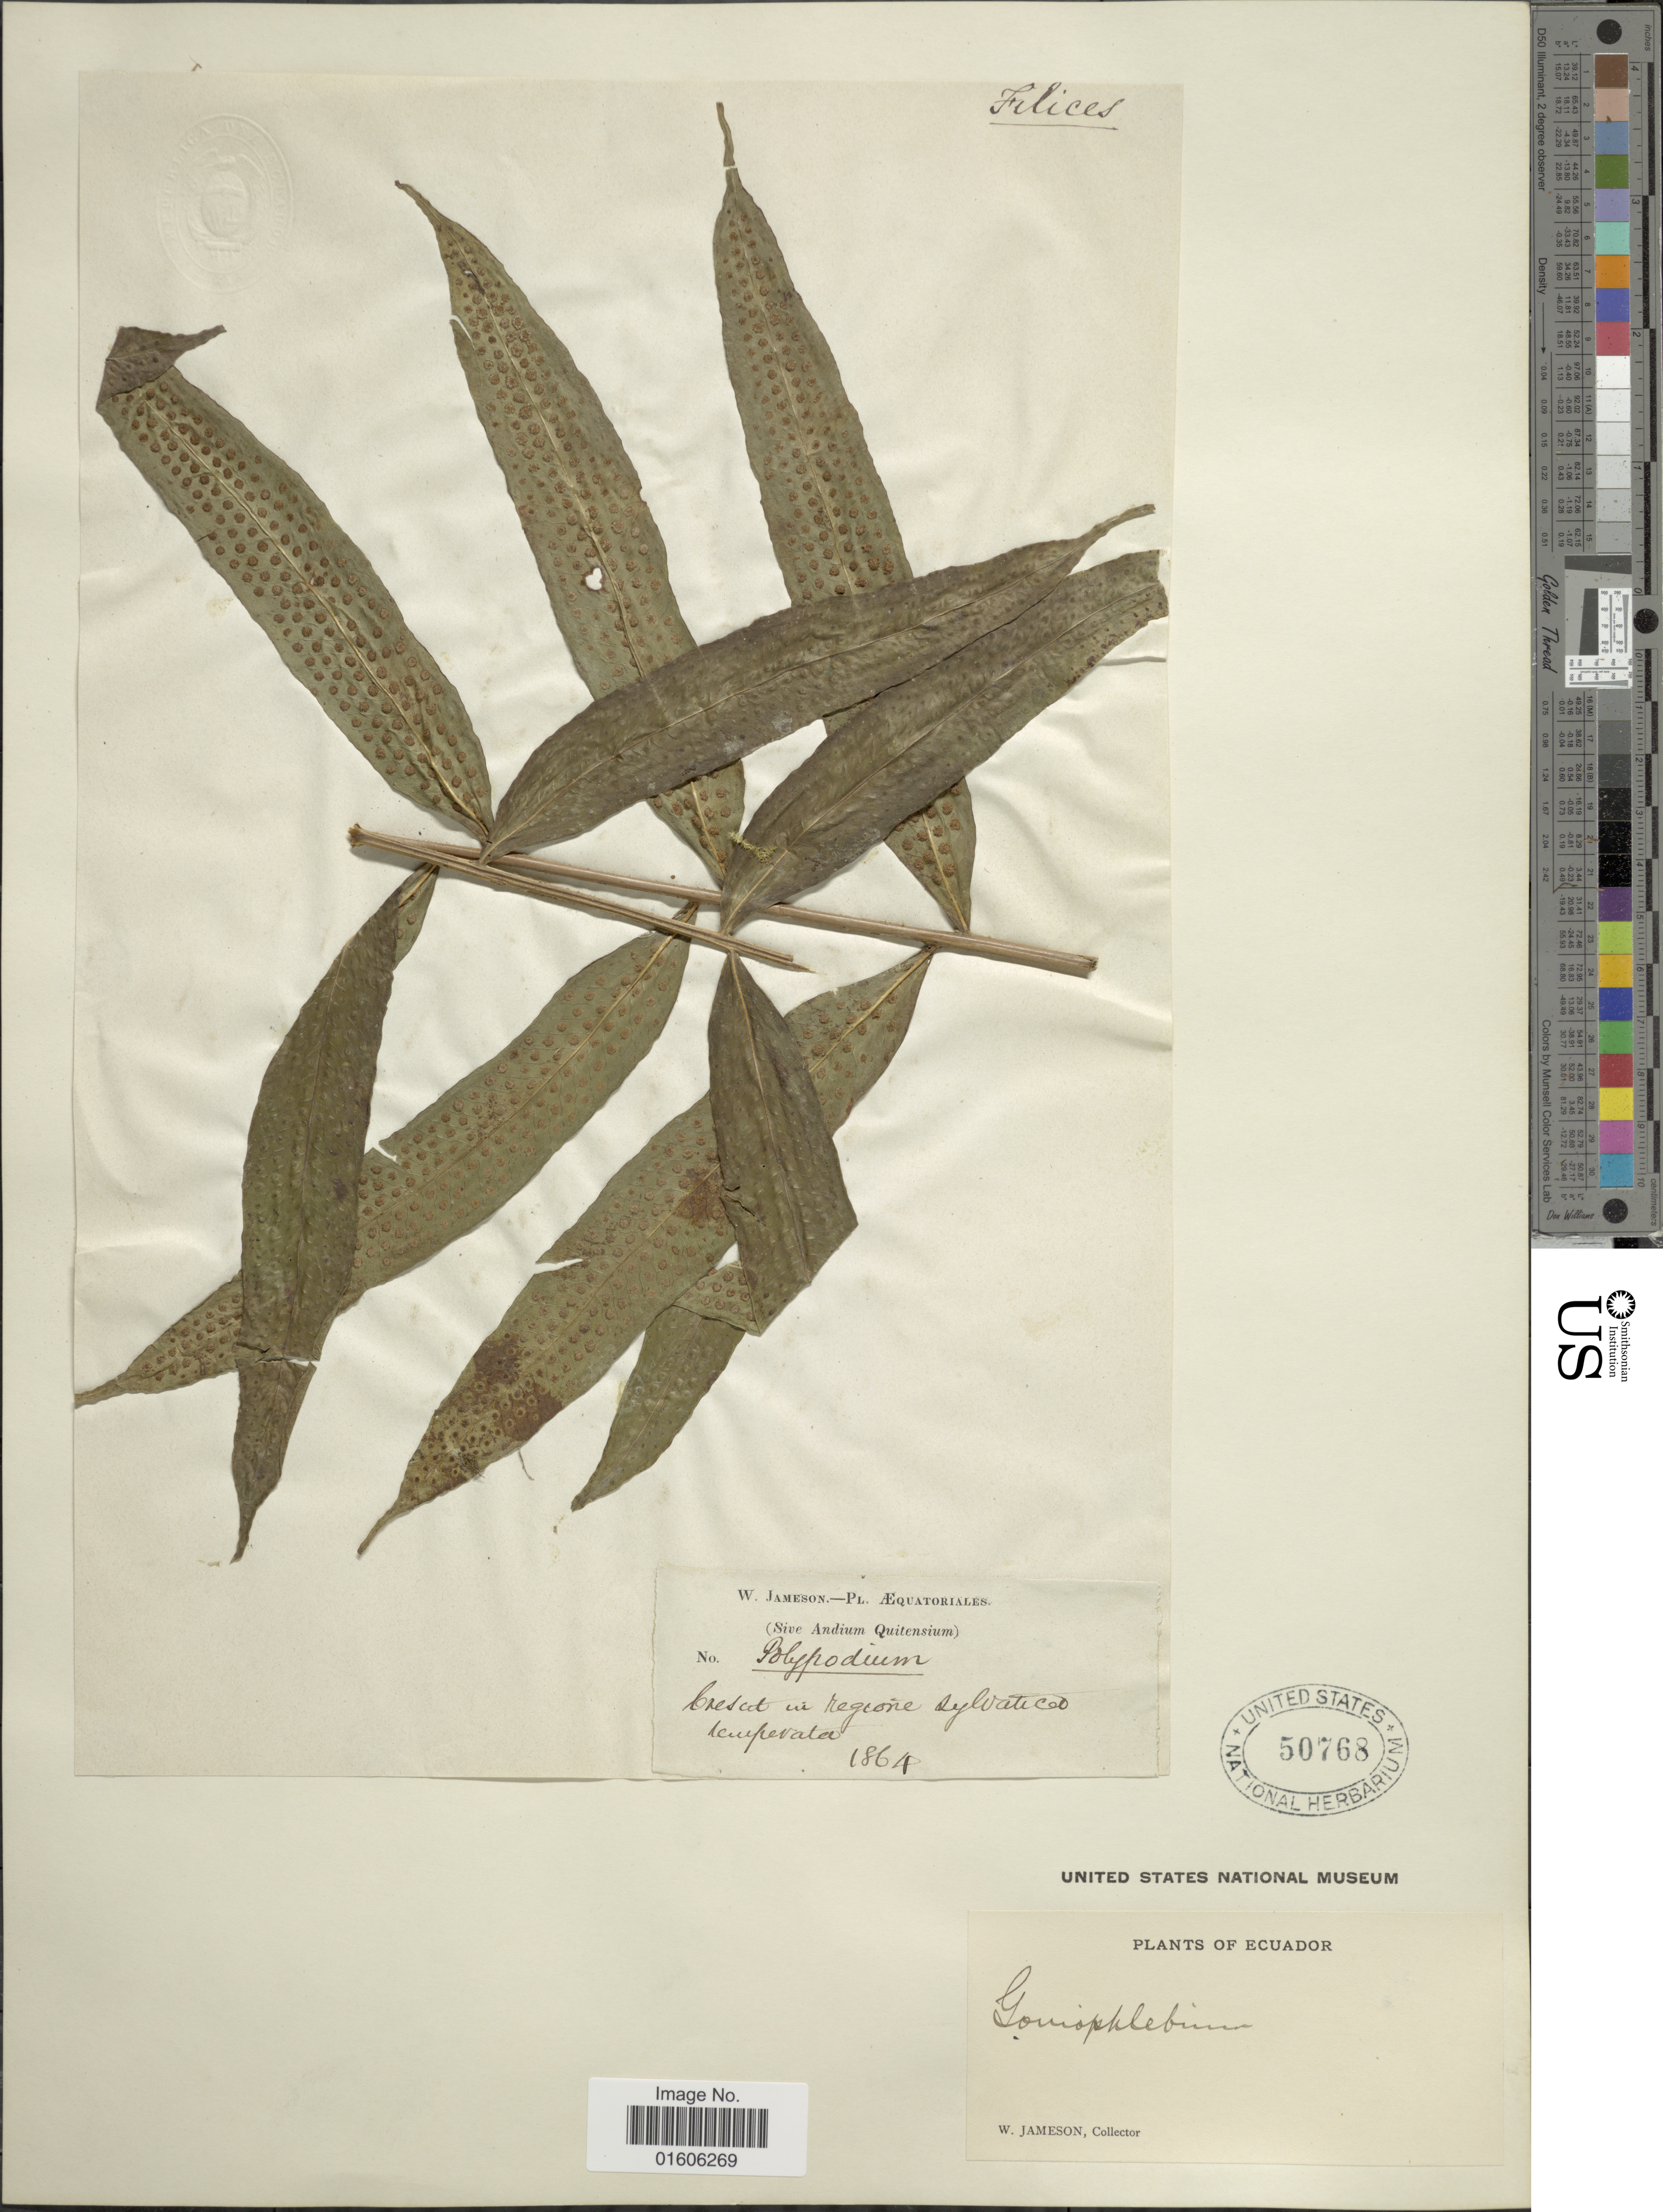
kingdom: Plantae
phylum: Tracheophyta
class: Polypodiopsida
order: Polypodiales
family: Polypodiaceae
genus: Serpocaulon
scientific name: Serpocaulon fraxinifolium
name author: (Jacq.) A.R. Sm.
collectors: W. Jameson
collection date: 1864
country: Ecuador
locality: Crescit in regione sylvatica temperata.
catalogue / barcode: US 50768